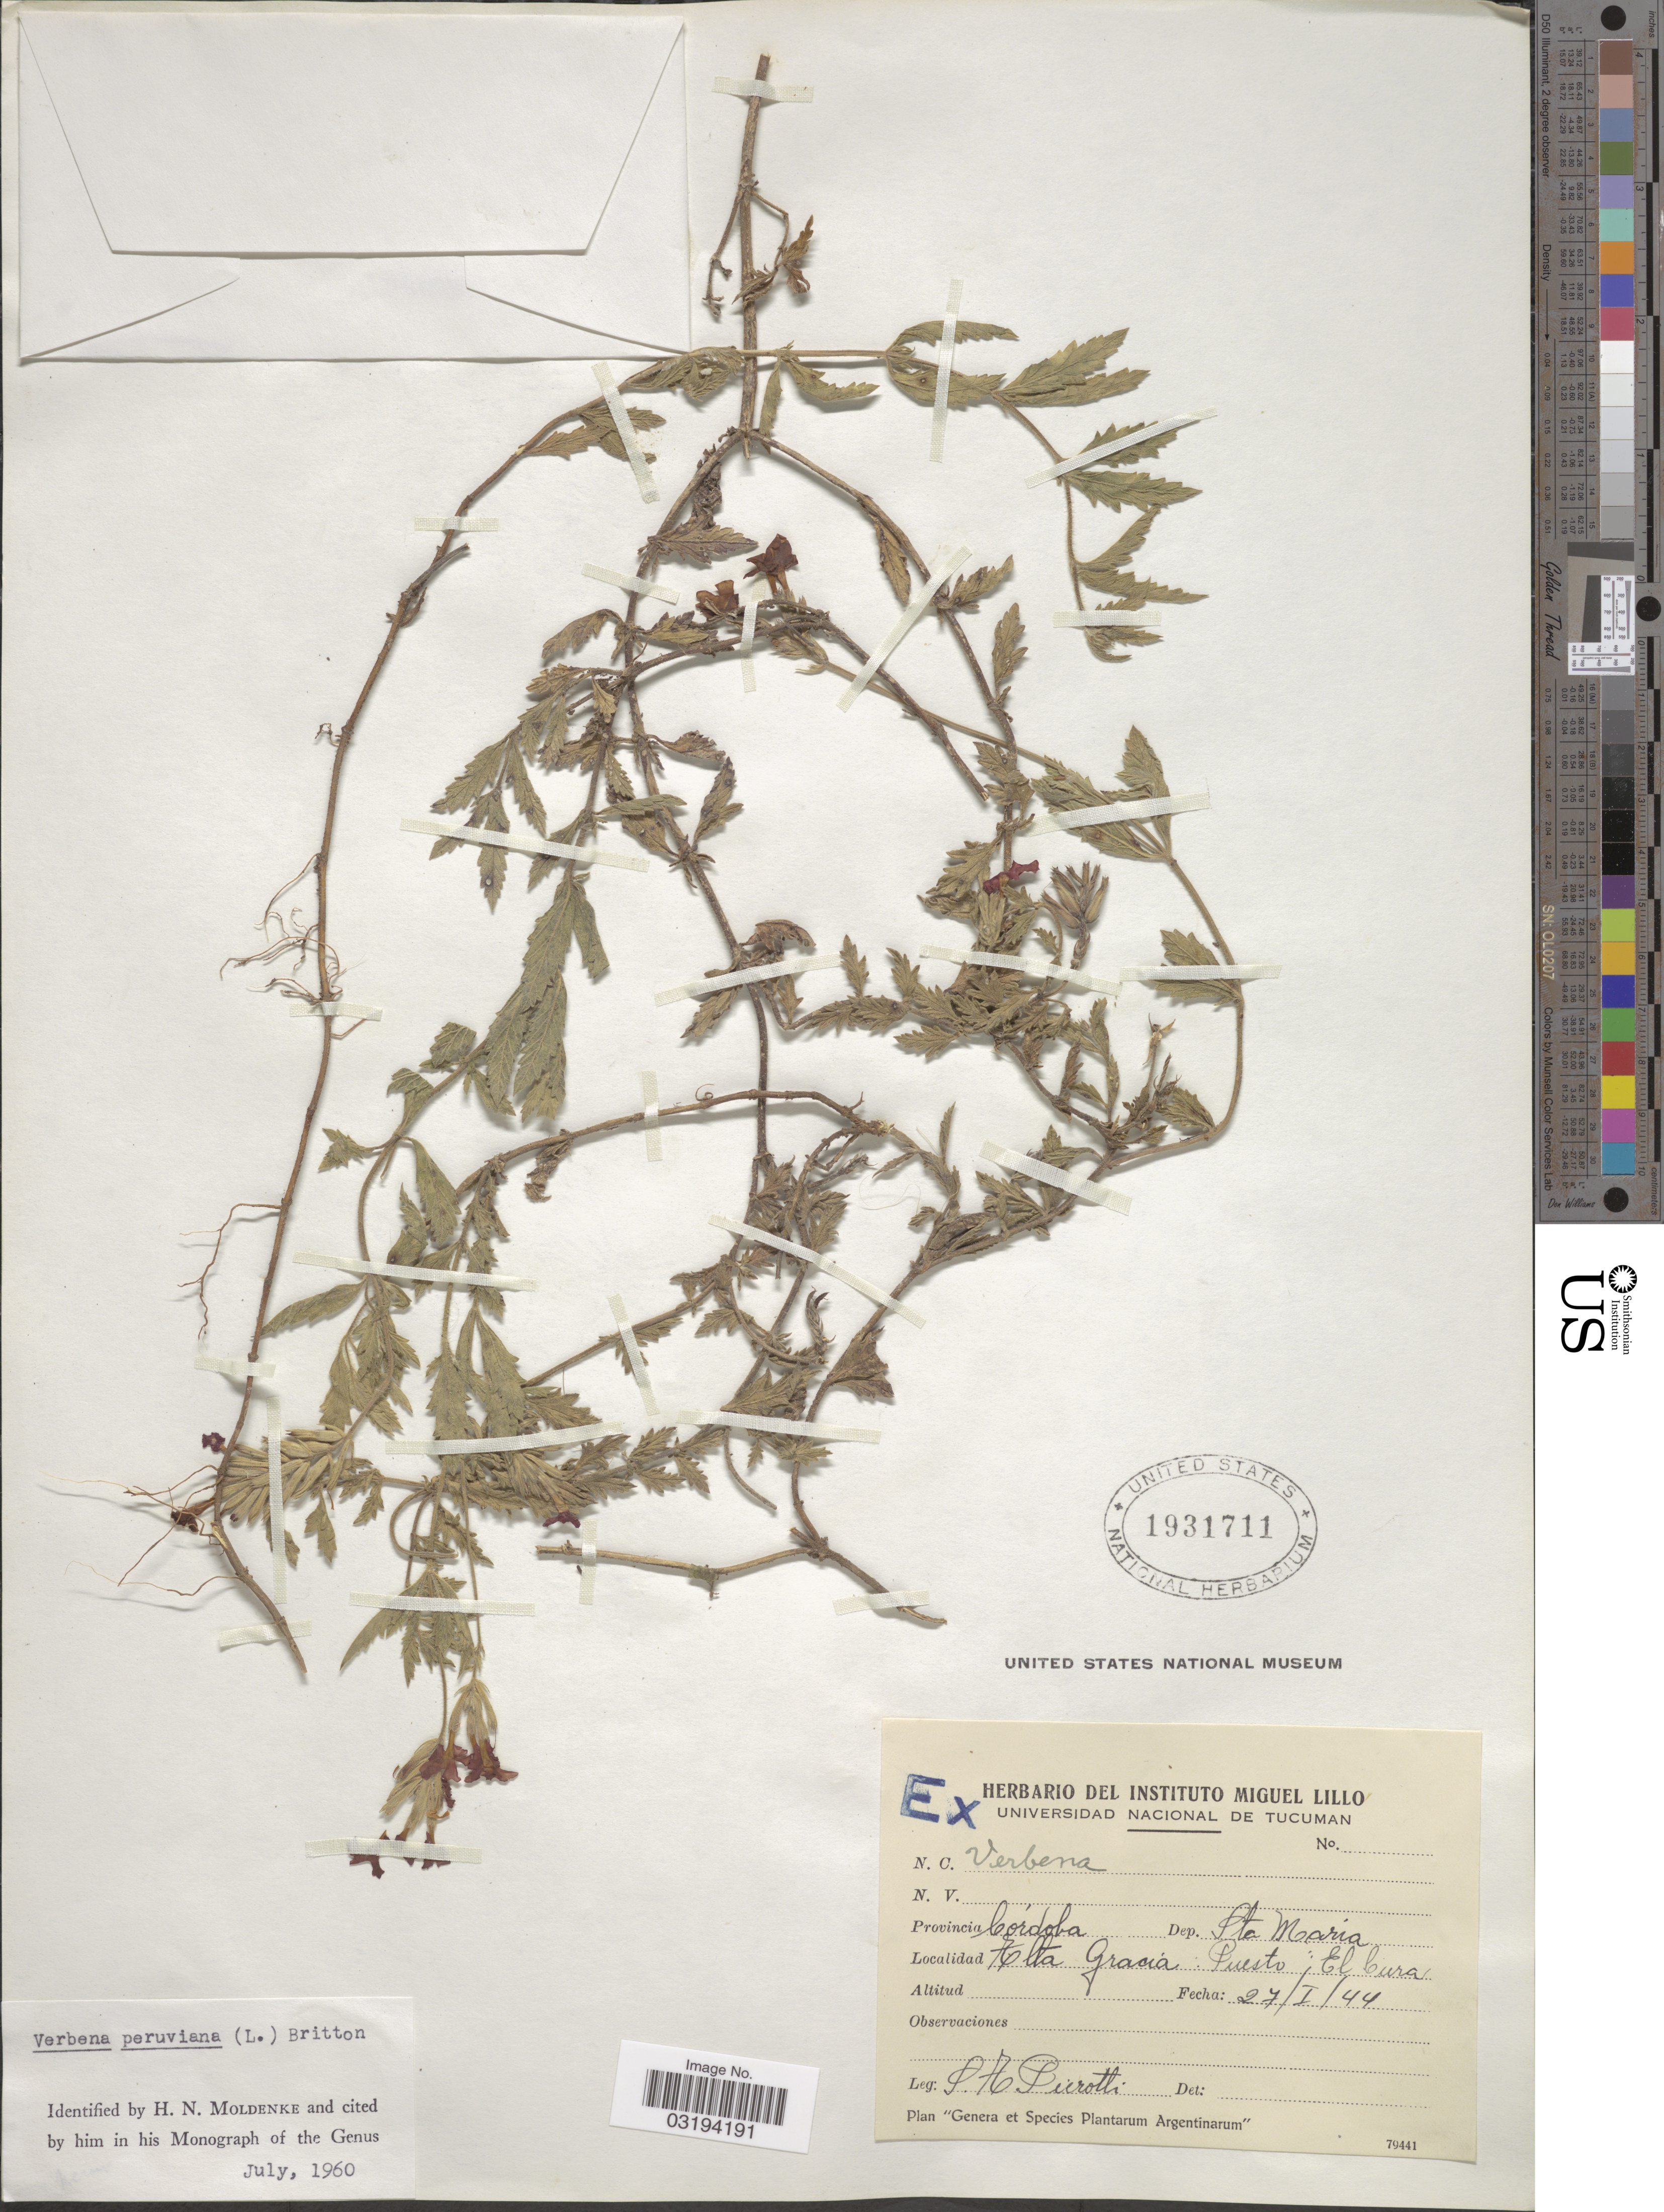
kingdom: Plantae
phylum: Tracheophyta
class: Magnoliopsida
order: Lamiales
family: Verbenaceae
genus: Verbena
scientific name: Verbena peruviana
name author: (L.) Britton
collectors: S. A. Pierotti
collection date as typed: Transcribed d/m/y: 27/1/44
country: Argentina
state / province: Cordoba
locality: Dep. Sta Maria. Alta Gracia: Puerto El Cura.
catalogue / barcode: US 1931711